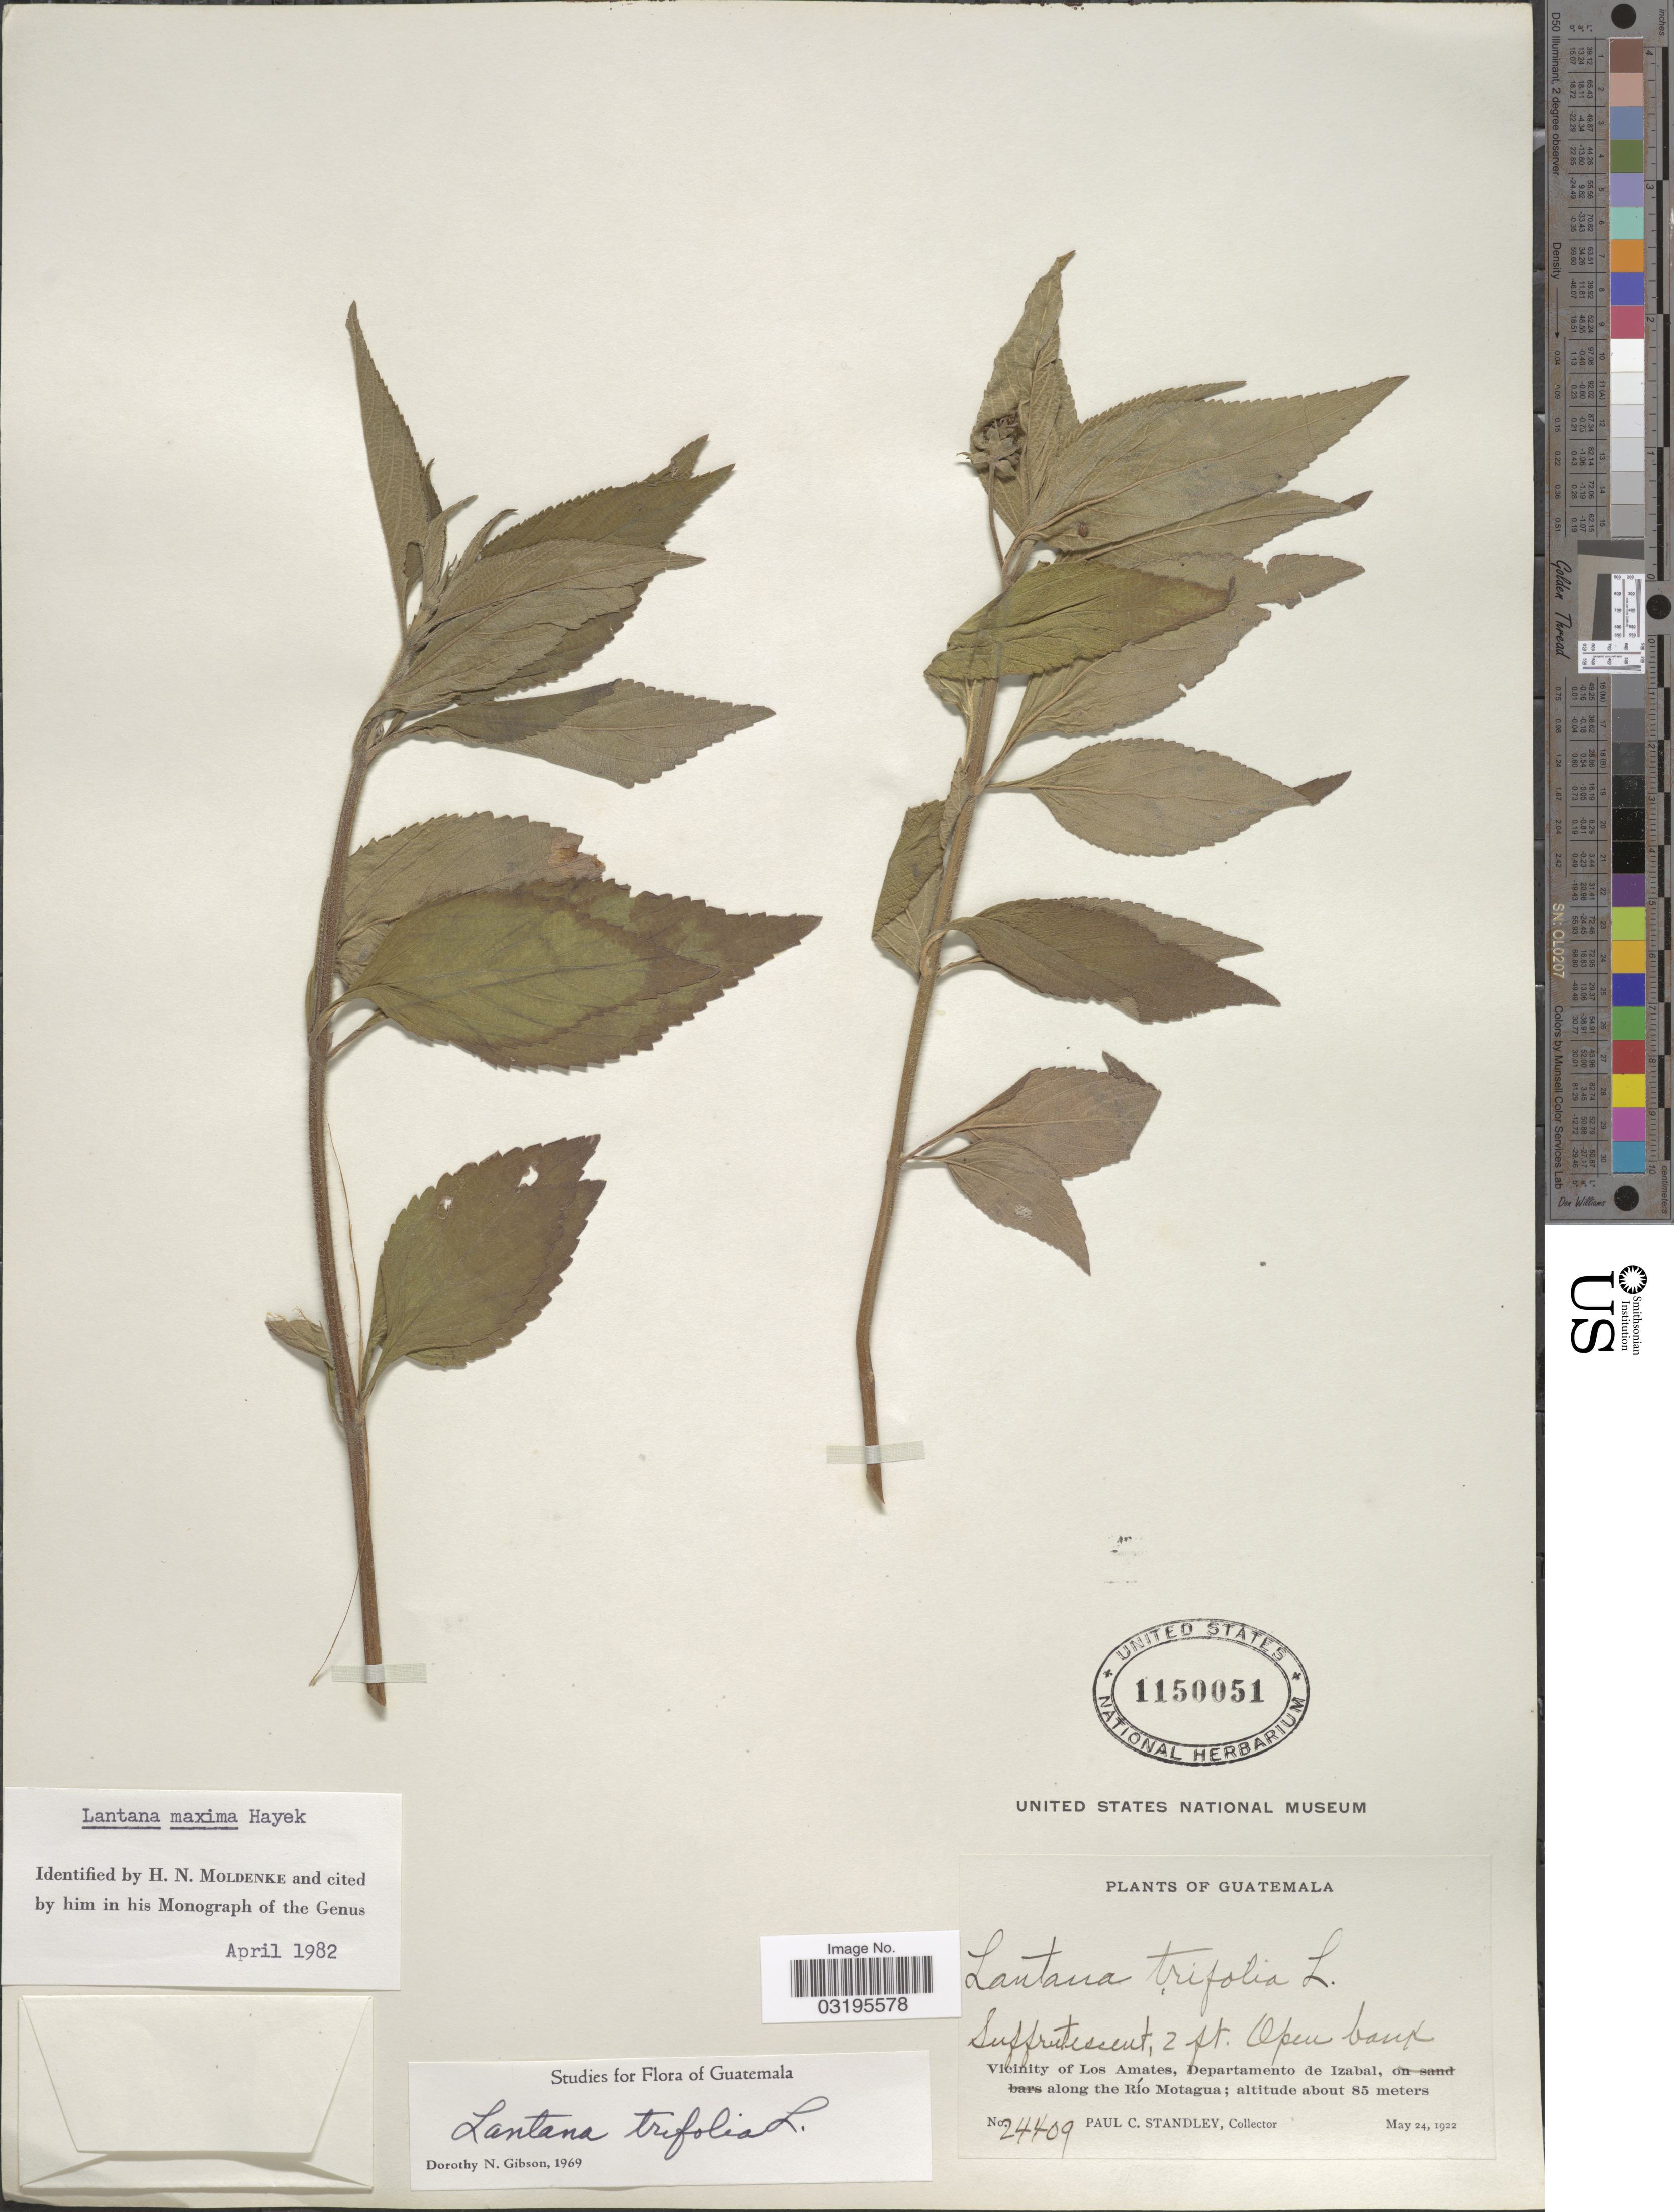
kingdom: Plantae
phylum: Tracheophyta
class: Magnoliopsida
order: Lamiales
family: Verbenaceae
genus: Lantana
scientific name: Lantana maxima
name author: Hayek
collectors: P. C. Standley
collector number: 24409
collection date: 1922-05-24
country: Guatemala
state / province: Izabal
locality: Vicinity of Los Amates, Departamento de Izabal, along the Río Motagua.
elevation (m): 85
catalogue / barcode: US 1150051